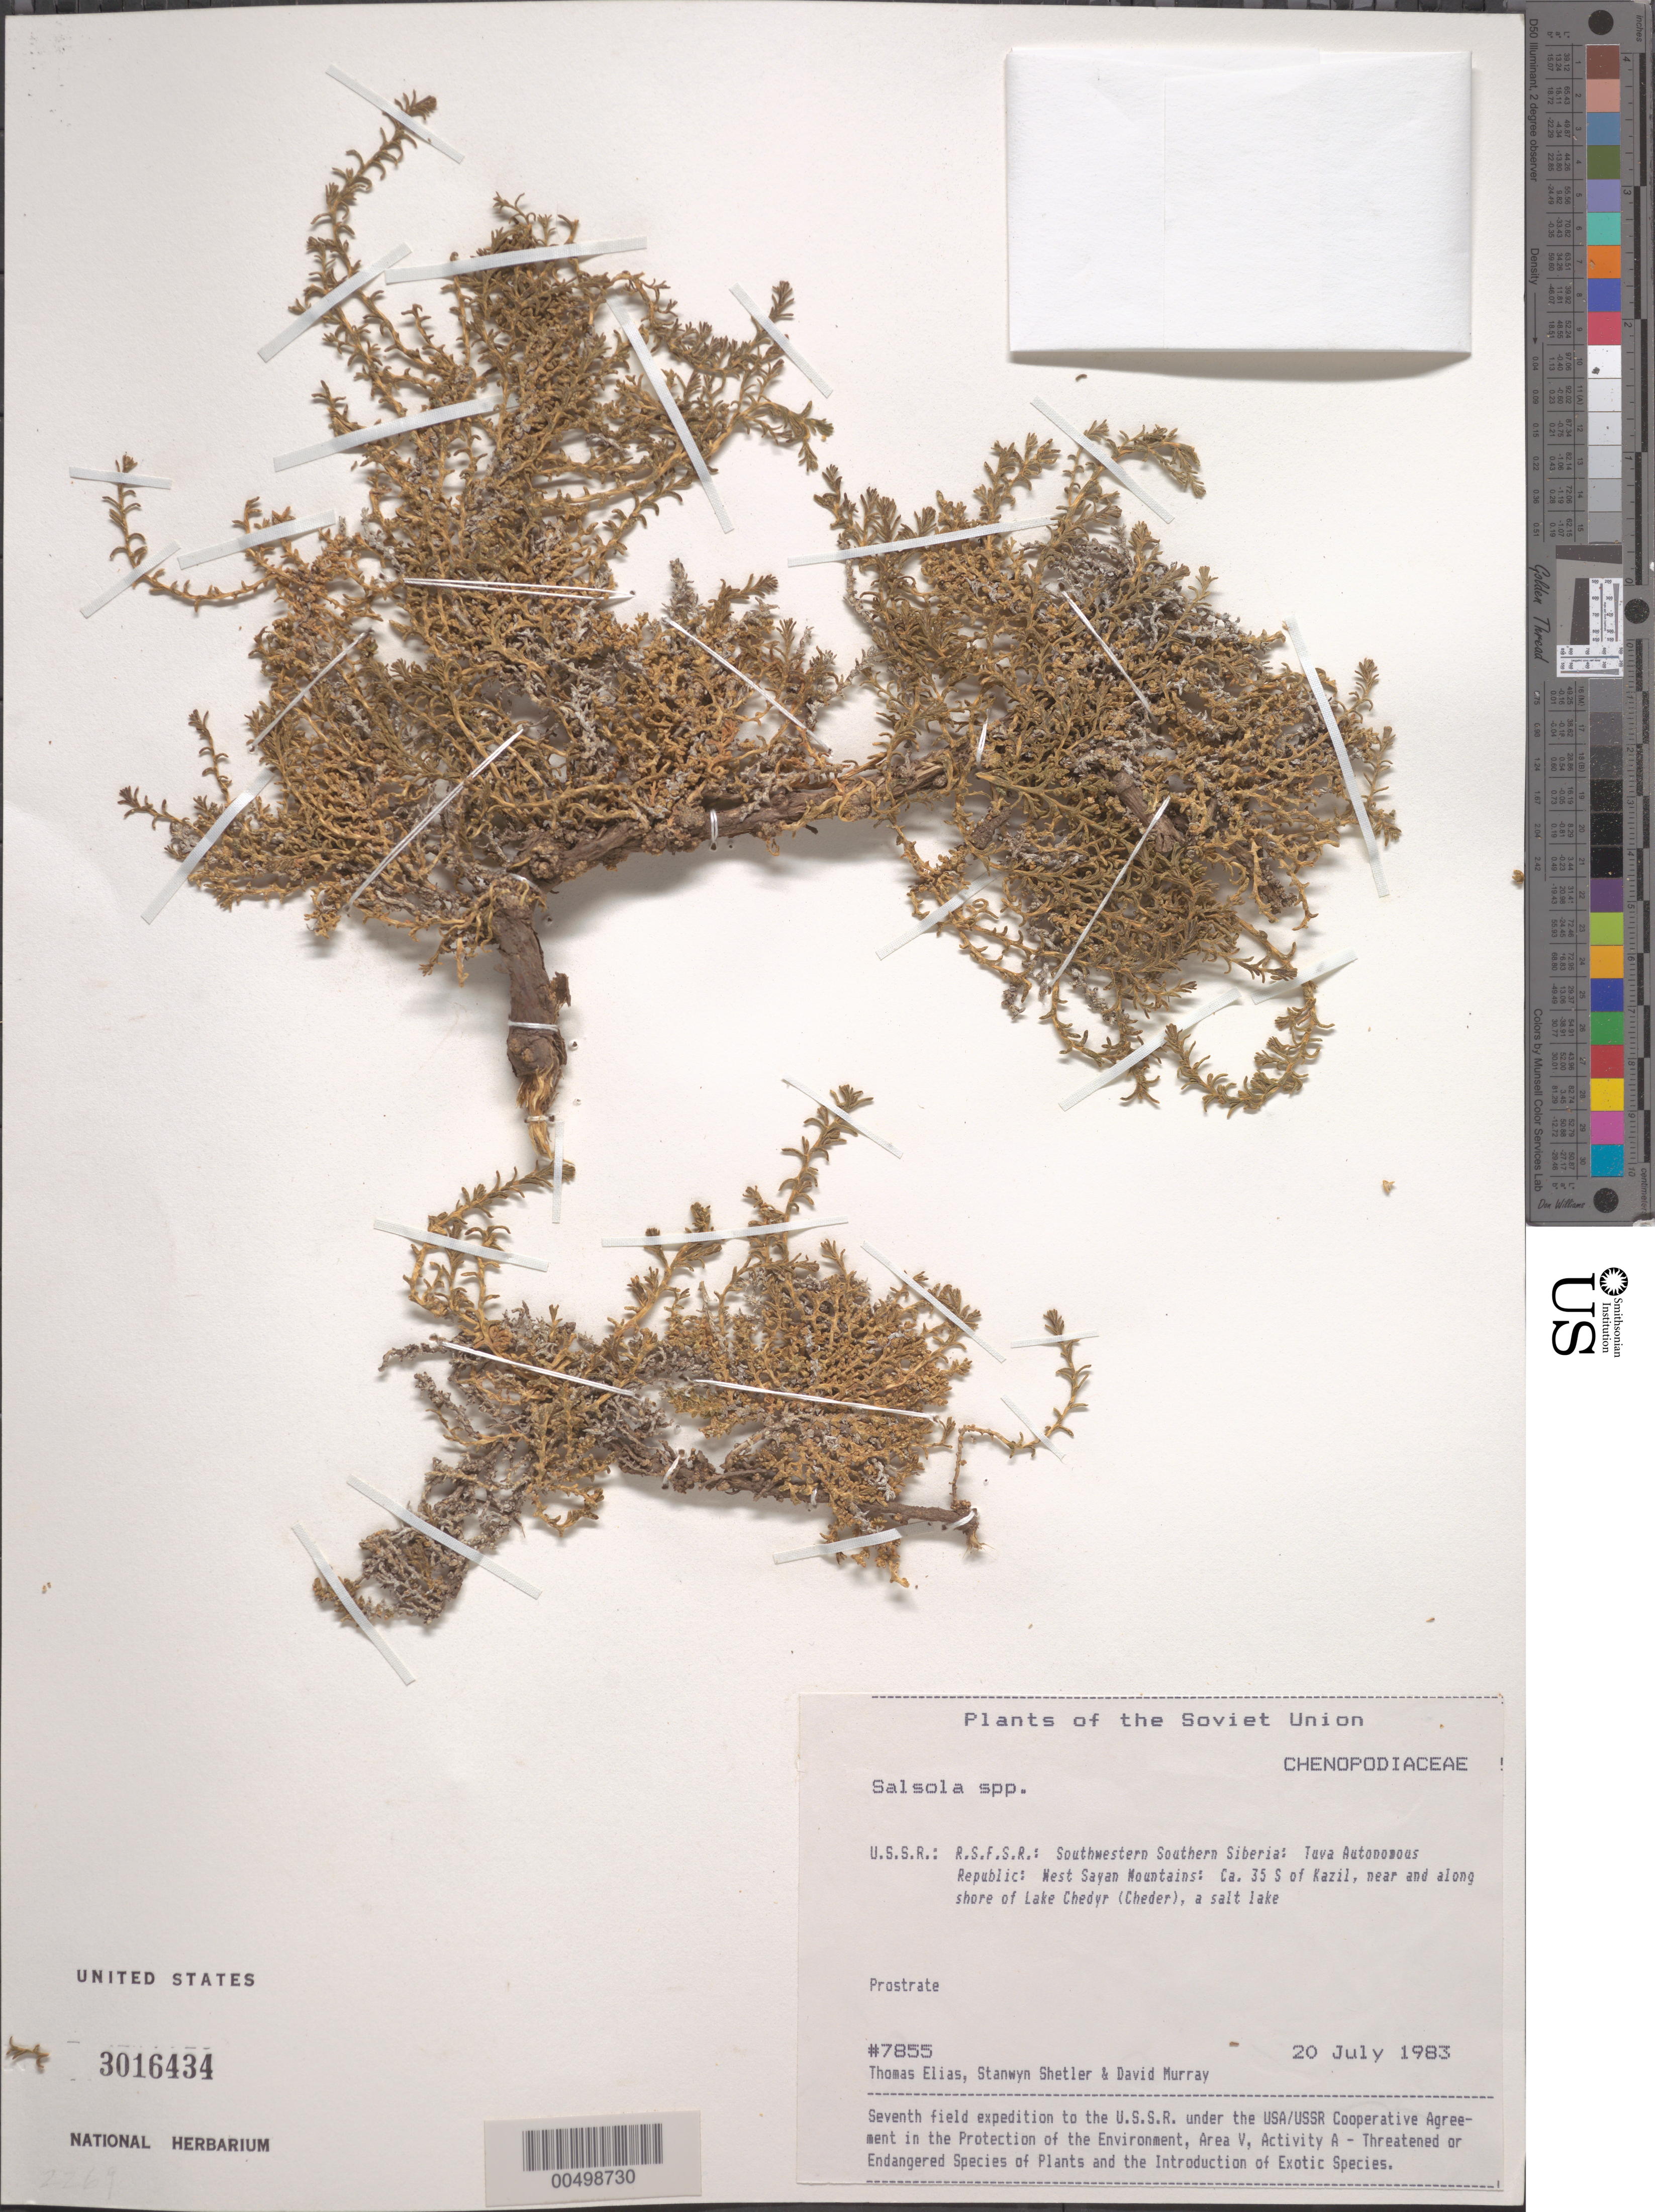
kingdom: Plantae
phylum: Tracheophyta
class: Magnoliopsida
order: Caryophyllales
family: Amaranthaceae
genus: Salsola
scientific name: Salsola sp.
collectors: T. Elias, S. Shetler & D. F. Murray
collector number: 7855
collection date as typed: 20 Jul 1983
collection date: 1983-07-20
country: Russian Federation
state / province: Tuva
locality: West Sayan Mountains, ca. 35 km S of Kazil [Kyzyl], near and along shore of Lake Chedyr (Cheder)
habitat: salt lake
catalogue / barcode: US 3016434